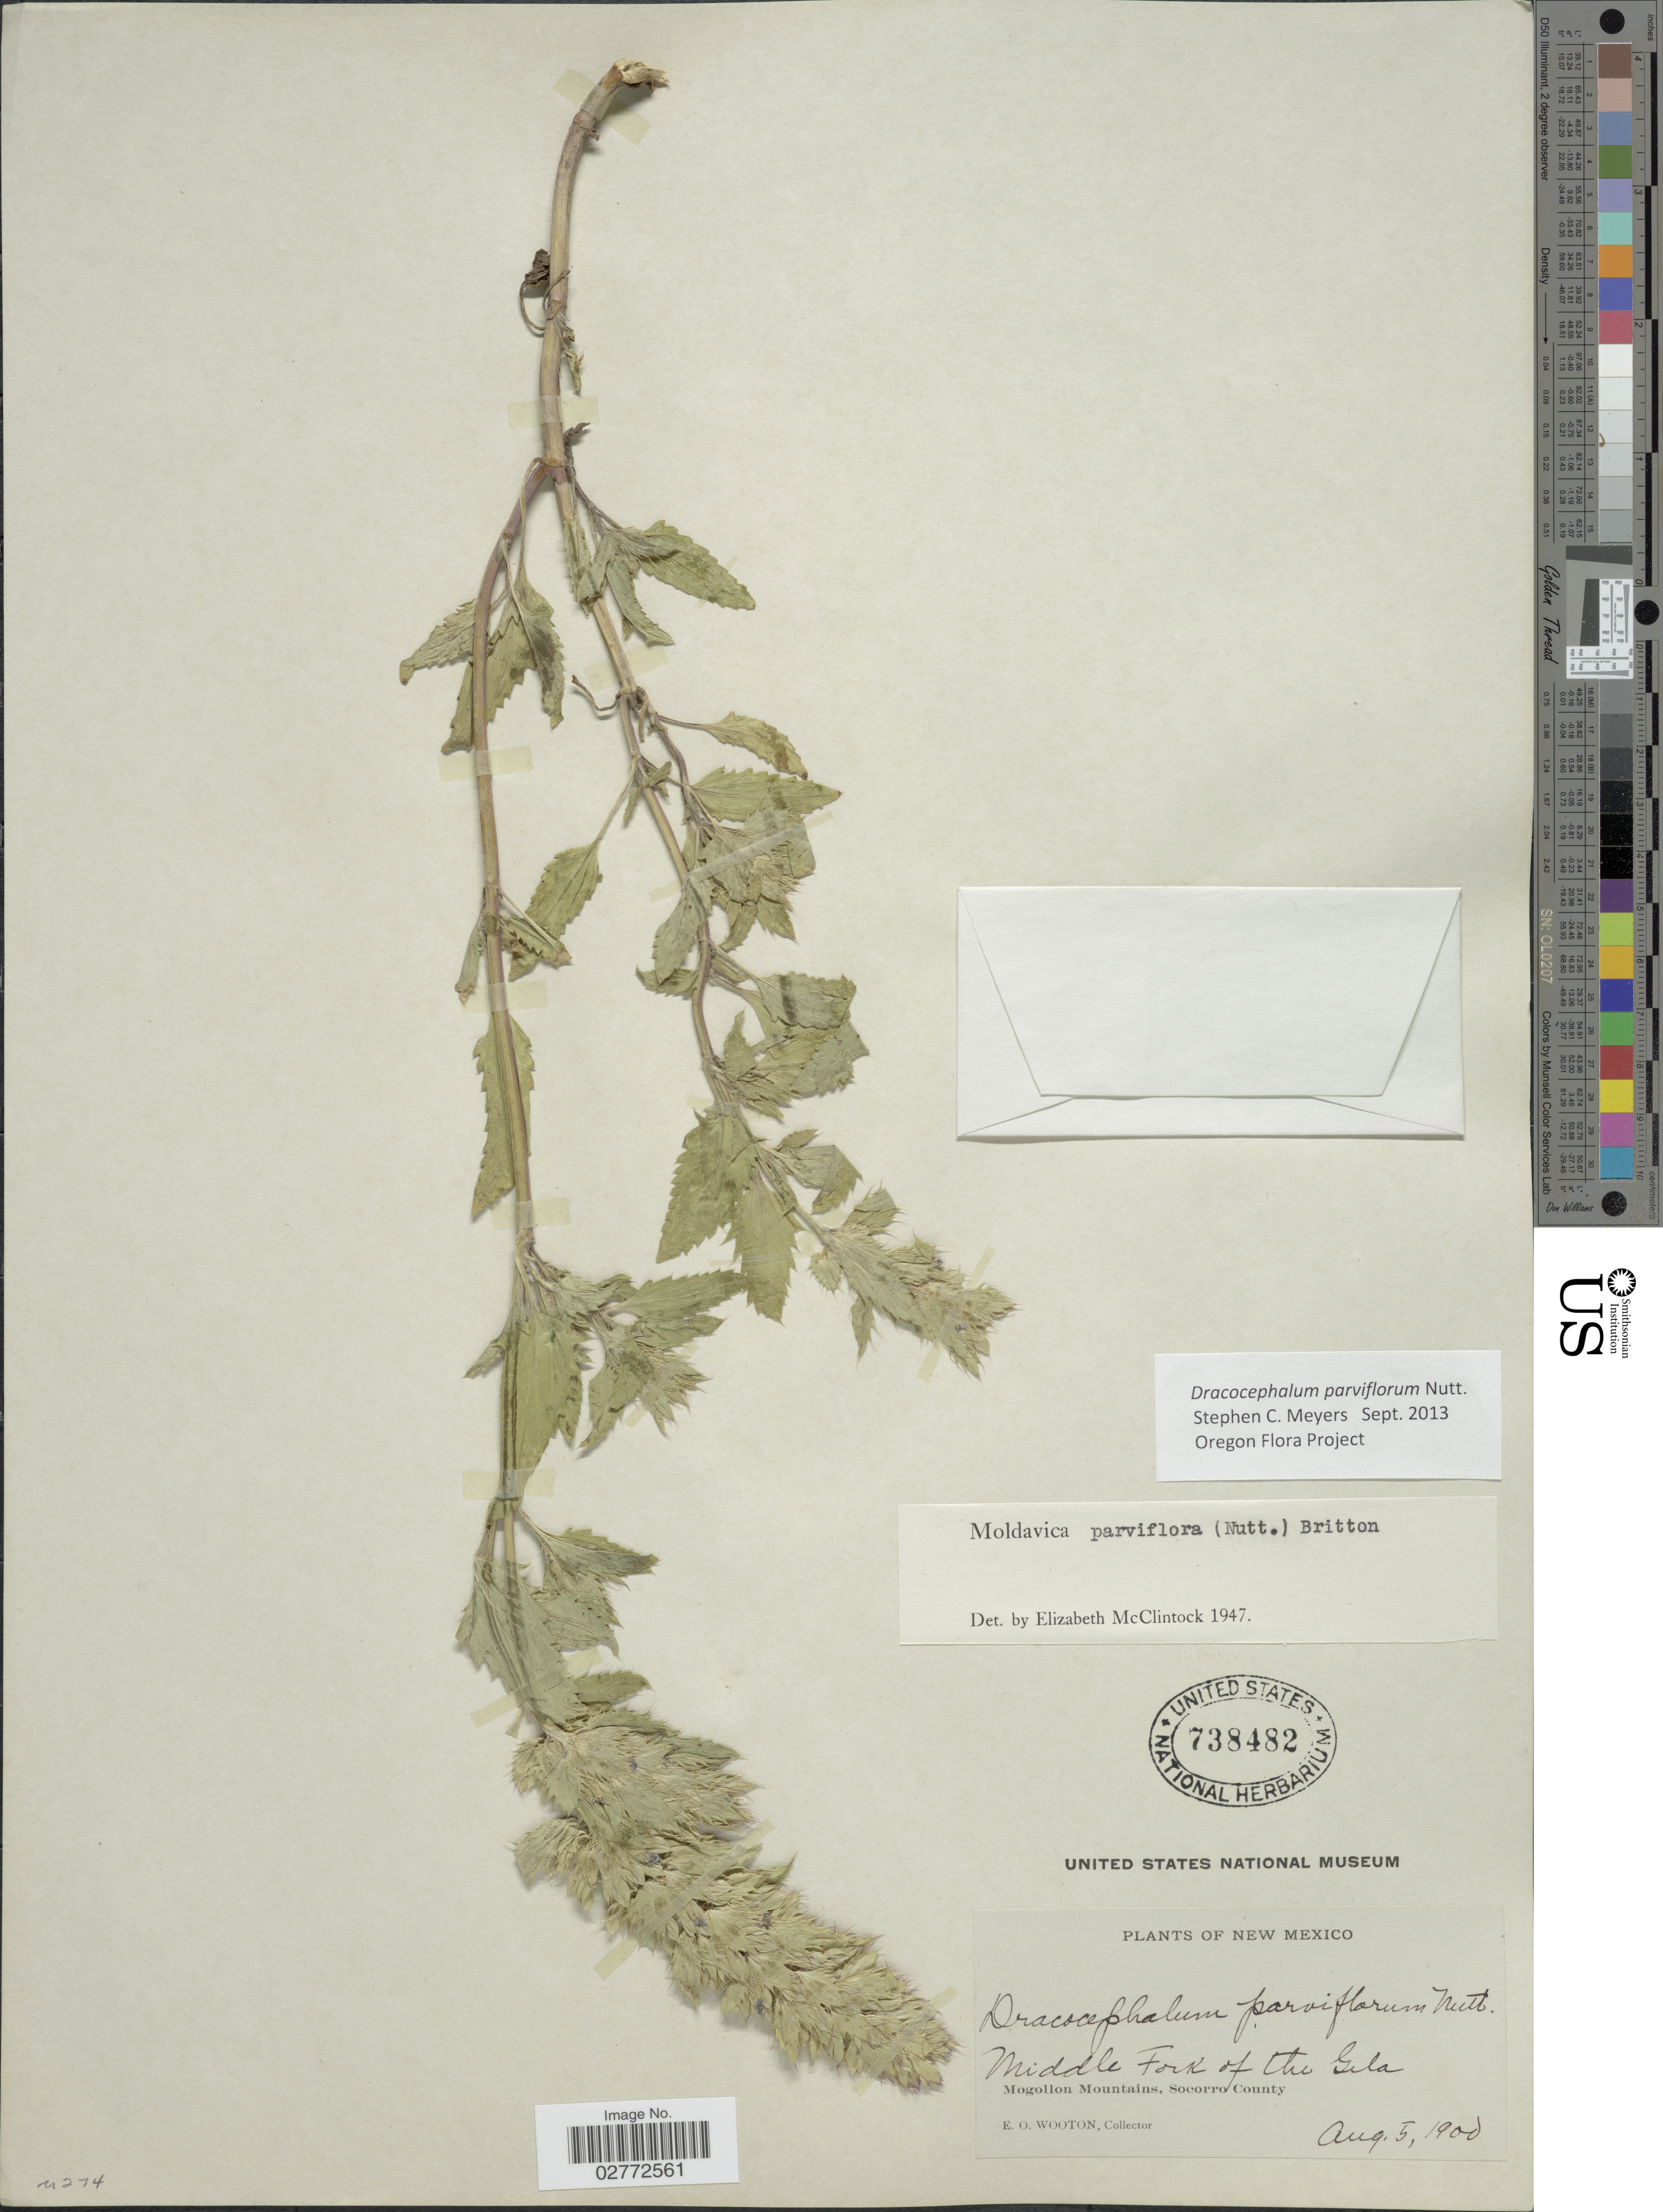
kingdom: Plantae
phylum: Tracheophyta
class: Magnoliopsida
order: Lamiales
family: Lamiaceae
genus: Dracocephalum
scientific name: Dracocephalum parviflorum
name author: Nutt.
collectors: E. O. Wooton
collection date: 1900-08-05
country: United States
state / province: New Mexico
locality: Middle Fork of the Gila. Mogollon Mountains, Socorro County.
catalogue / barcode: US 738482